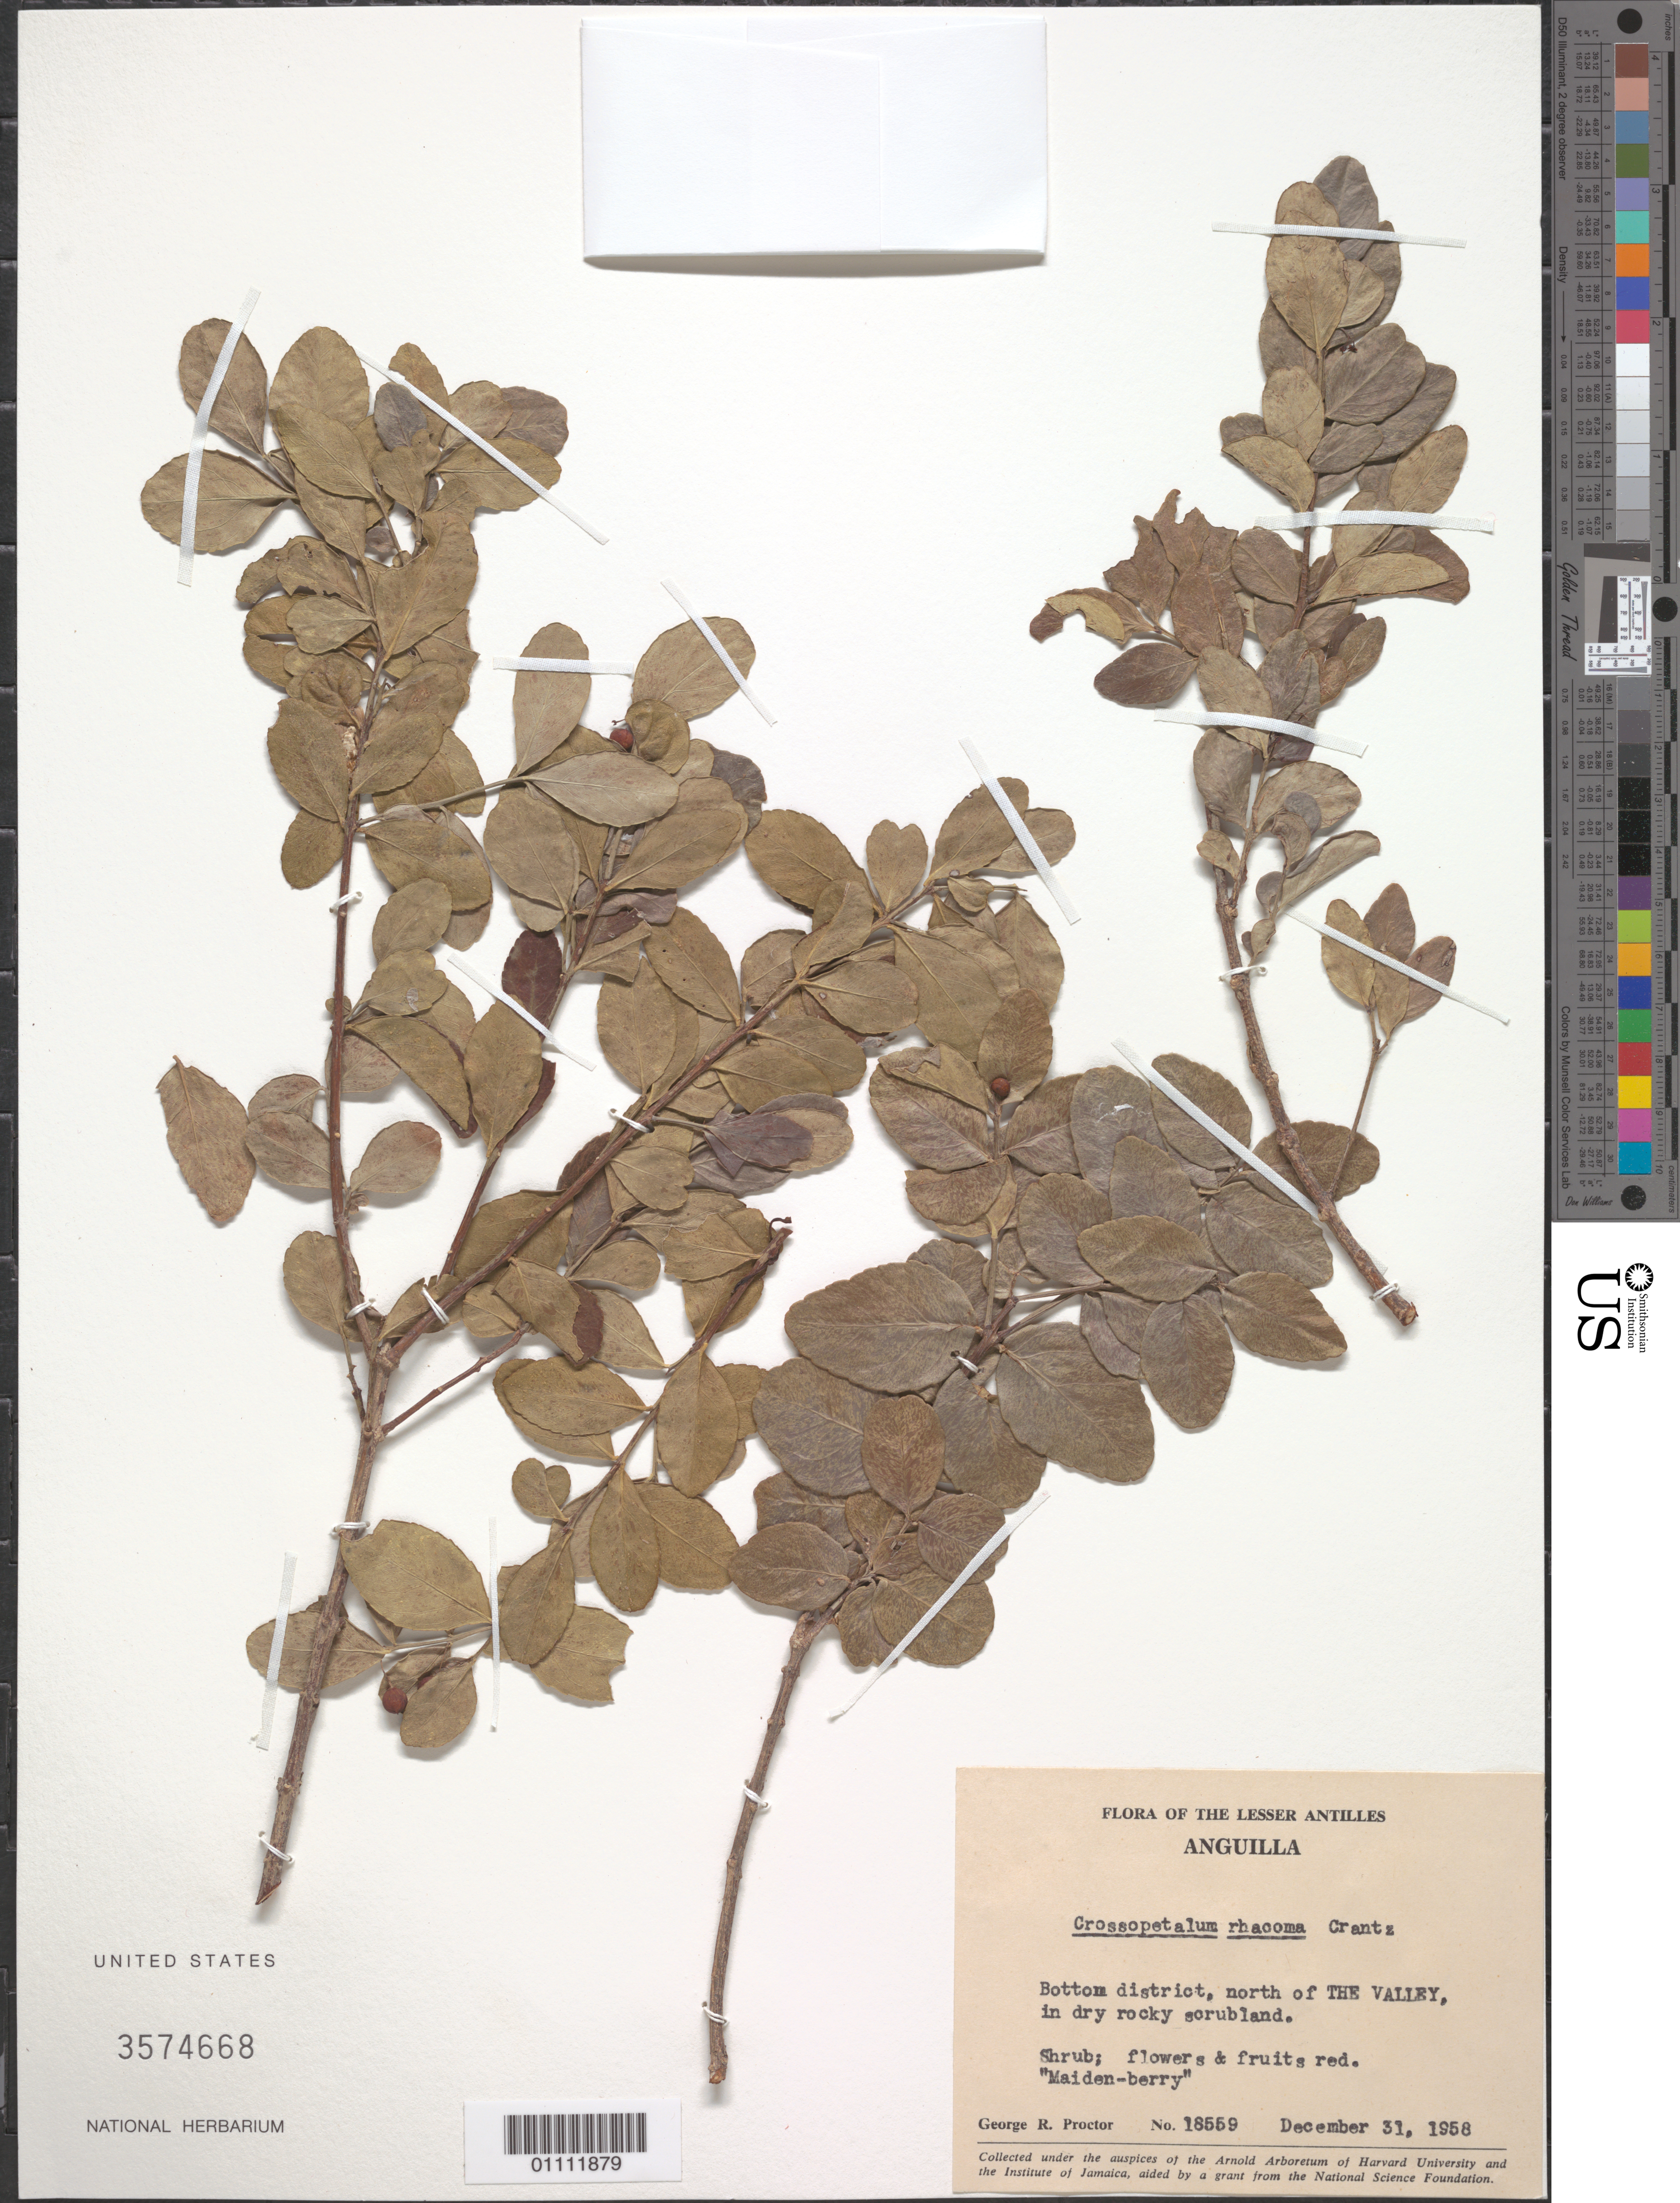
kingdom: Plantae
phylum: Tracheophyta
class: Magnoliopsida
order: Celastrales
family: Celastraceae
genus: Crossopetalum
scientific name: Crossopetalum rhacoma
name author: Crantz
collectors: G. R. Proctor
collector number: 18559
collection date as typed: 31 Dec 1958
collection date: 1958-12-31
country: Anguilla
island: Anguilla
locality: Bottom district, N of The Valley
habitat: In dry rocky scrubland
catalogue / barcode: US 3574668